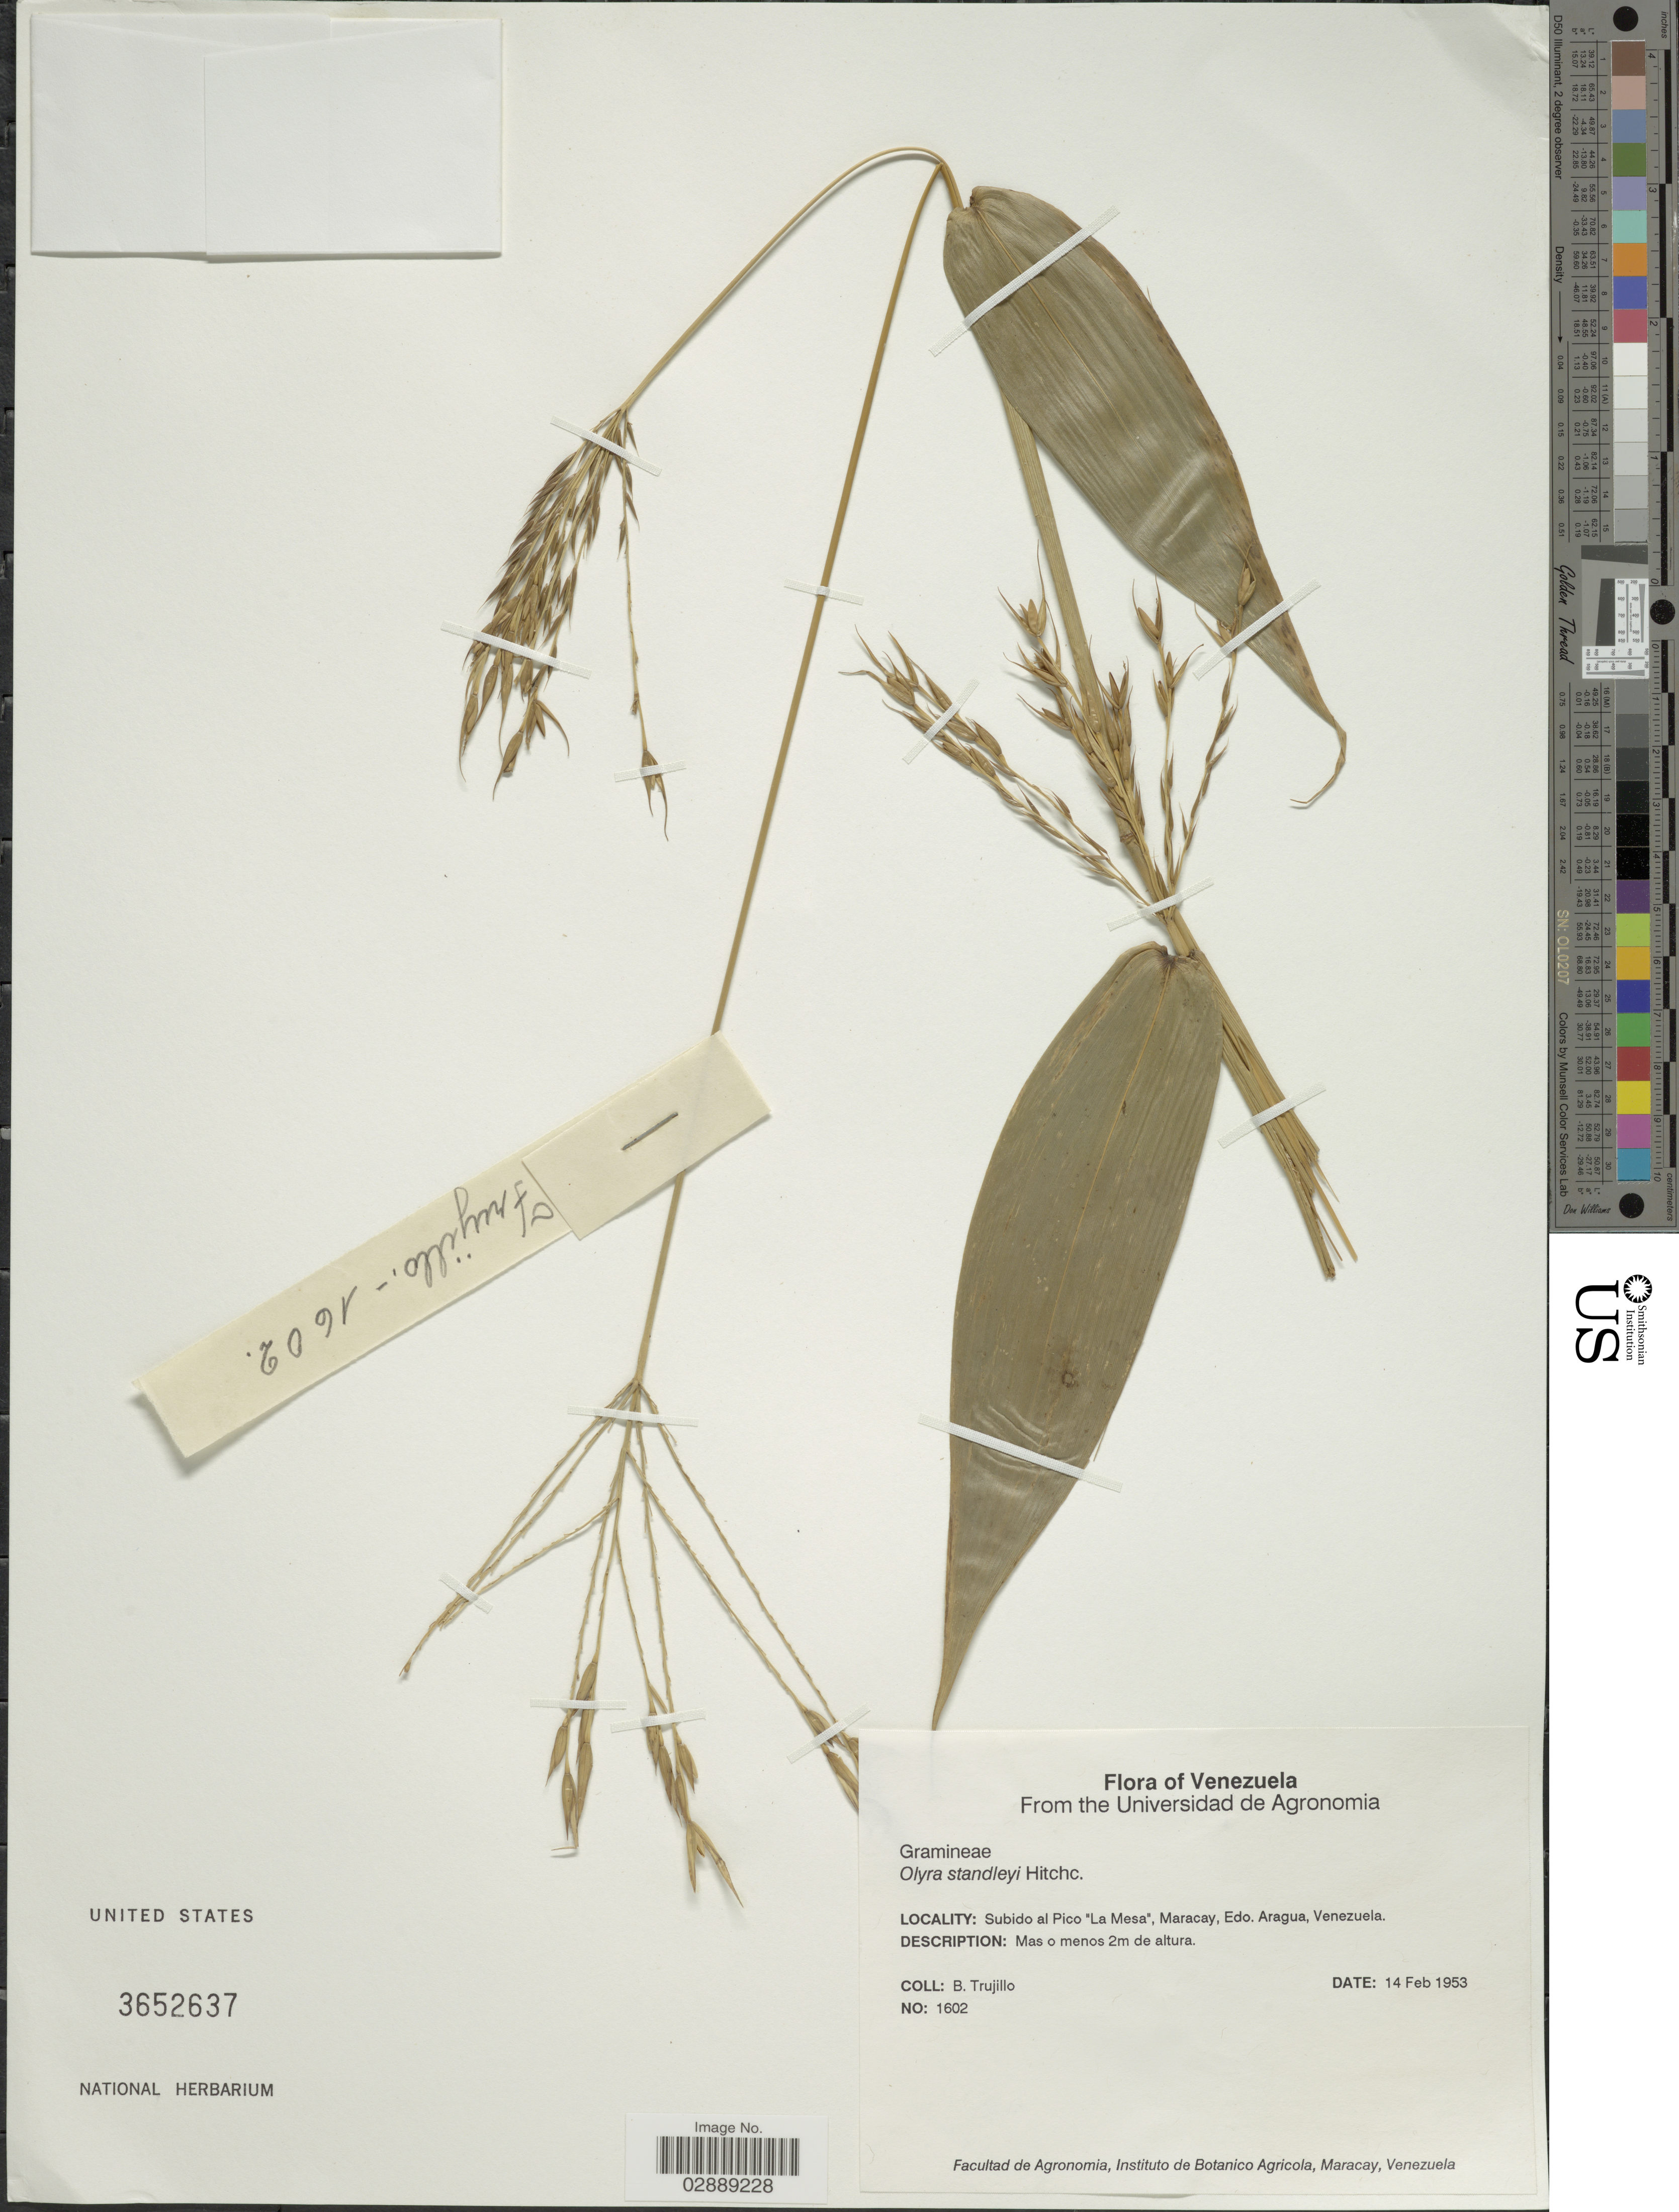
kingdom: Plantae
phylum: Tracheophyta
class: Liliopsida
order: Poales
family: Poaceae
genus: Olyra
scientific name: Olyra standleyi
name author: Hitchc.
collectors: B. Trujillo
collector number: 1602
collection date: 1953-02-14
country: Venezuela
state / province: Aragua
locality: Subido al Pico "La Mesa," Maracay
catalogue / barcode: US 3652637